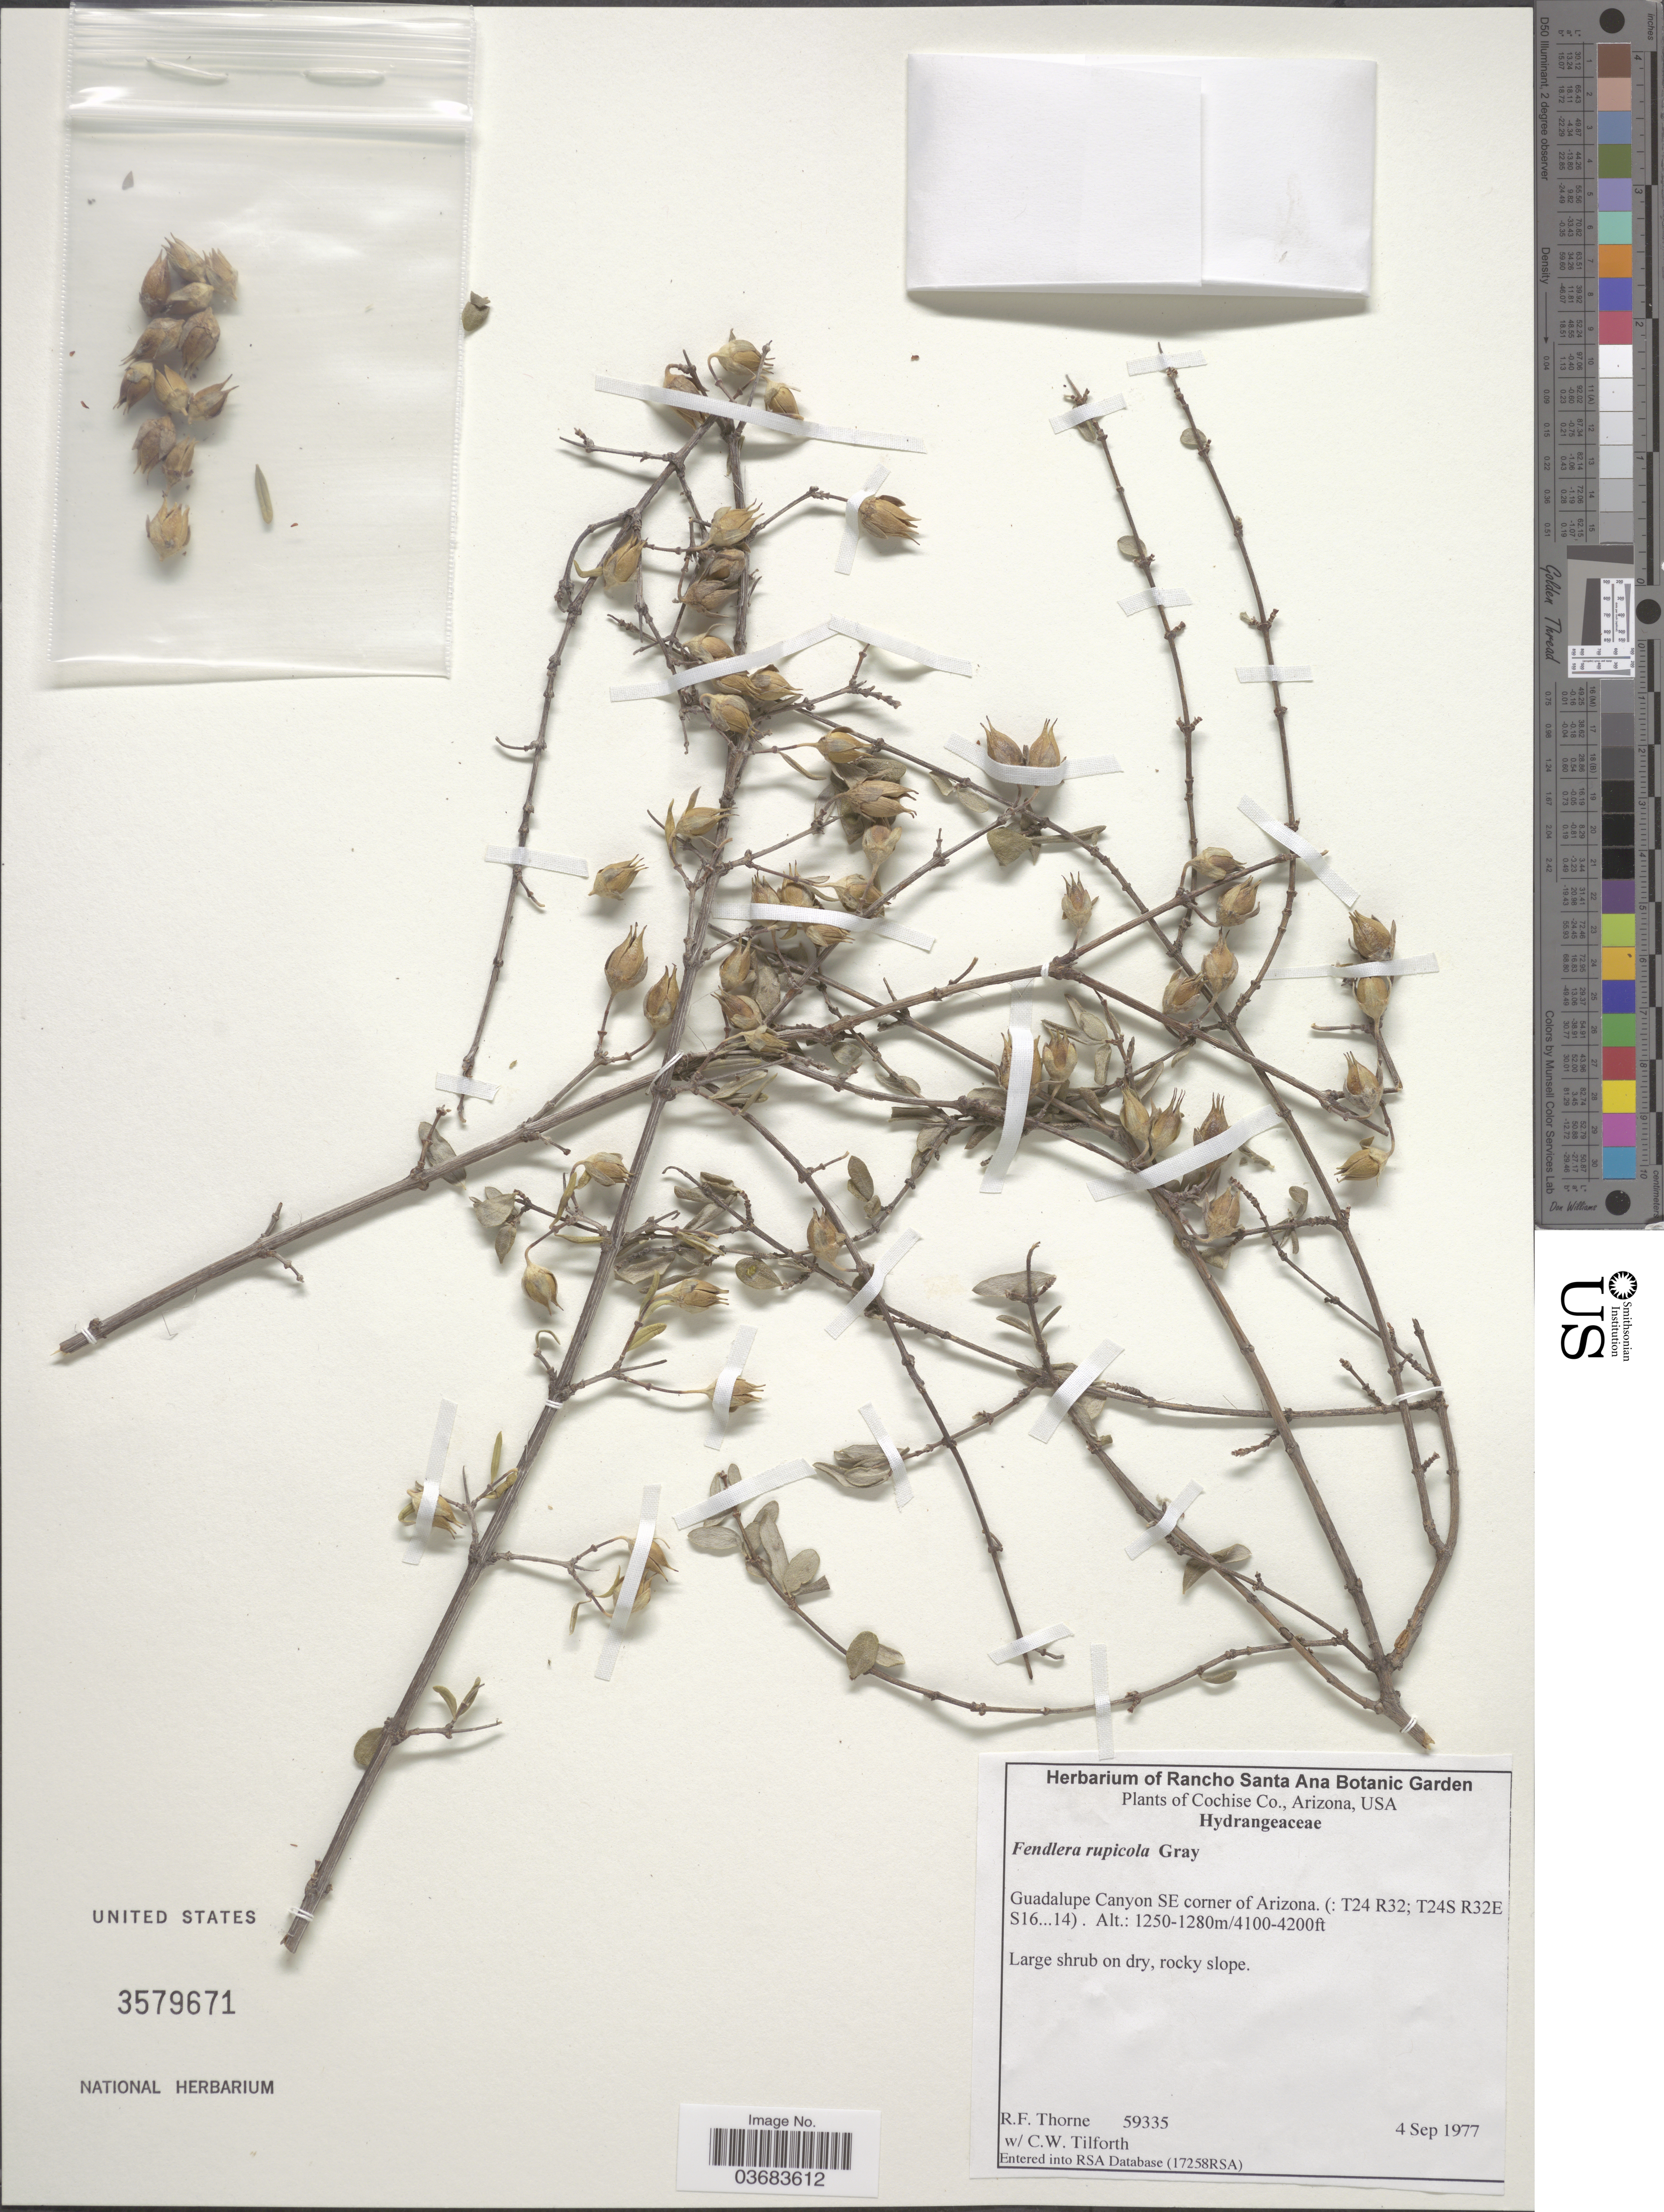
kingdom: Plantae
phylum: Tracheophyta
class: Magnoliopsida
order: Cornales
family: Hydrangeaceae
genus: Fendlera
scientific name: Fendlera falcata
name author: Thornber in Wooton & Standl.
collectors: R. Thorne & C. Tilforth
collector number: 59335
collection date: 1977-09-04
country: United States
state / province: Arizona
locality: Cochise Co. Guadalupe Canyon SE corner of Arizona. (: T24 R32; T24S R32E S16...14).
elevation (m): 1250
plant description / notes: Fruit temporarily sampled for micro-CT scanning.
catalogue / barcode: US 3579671